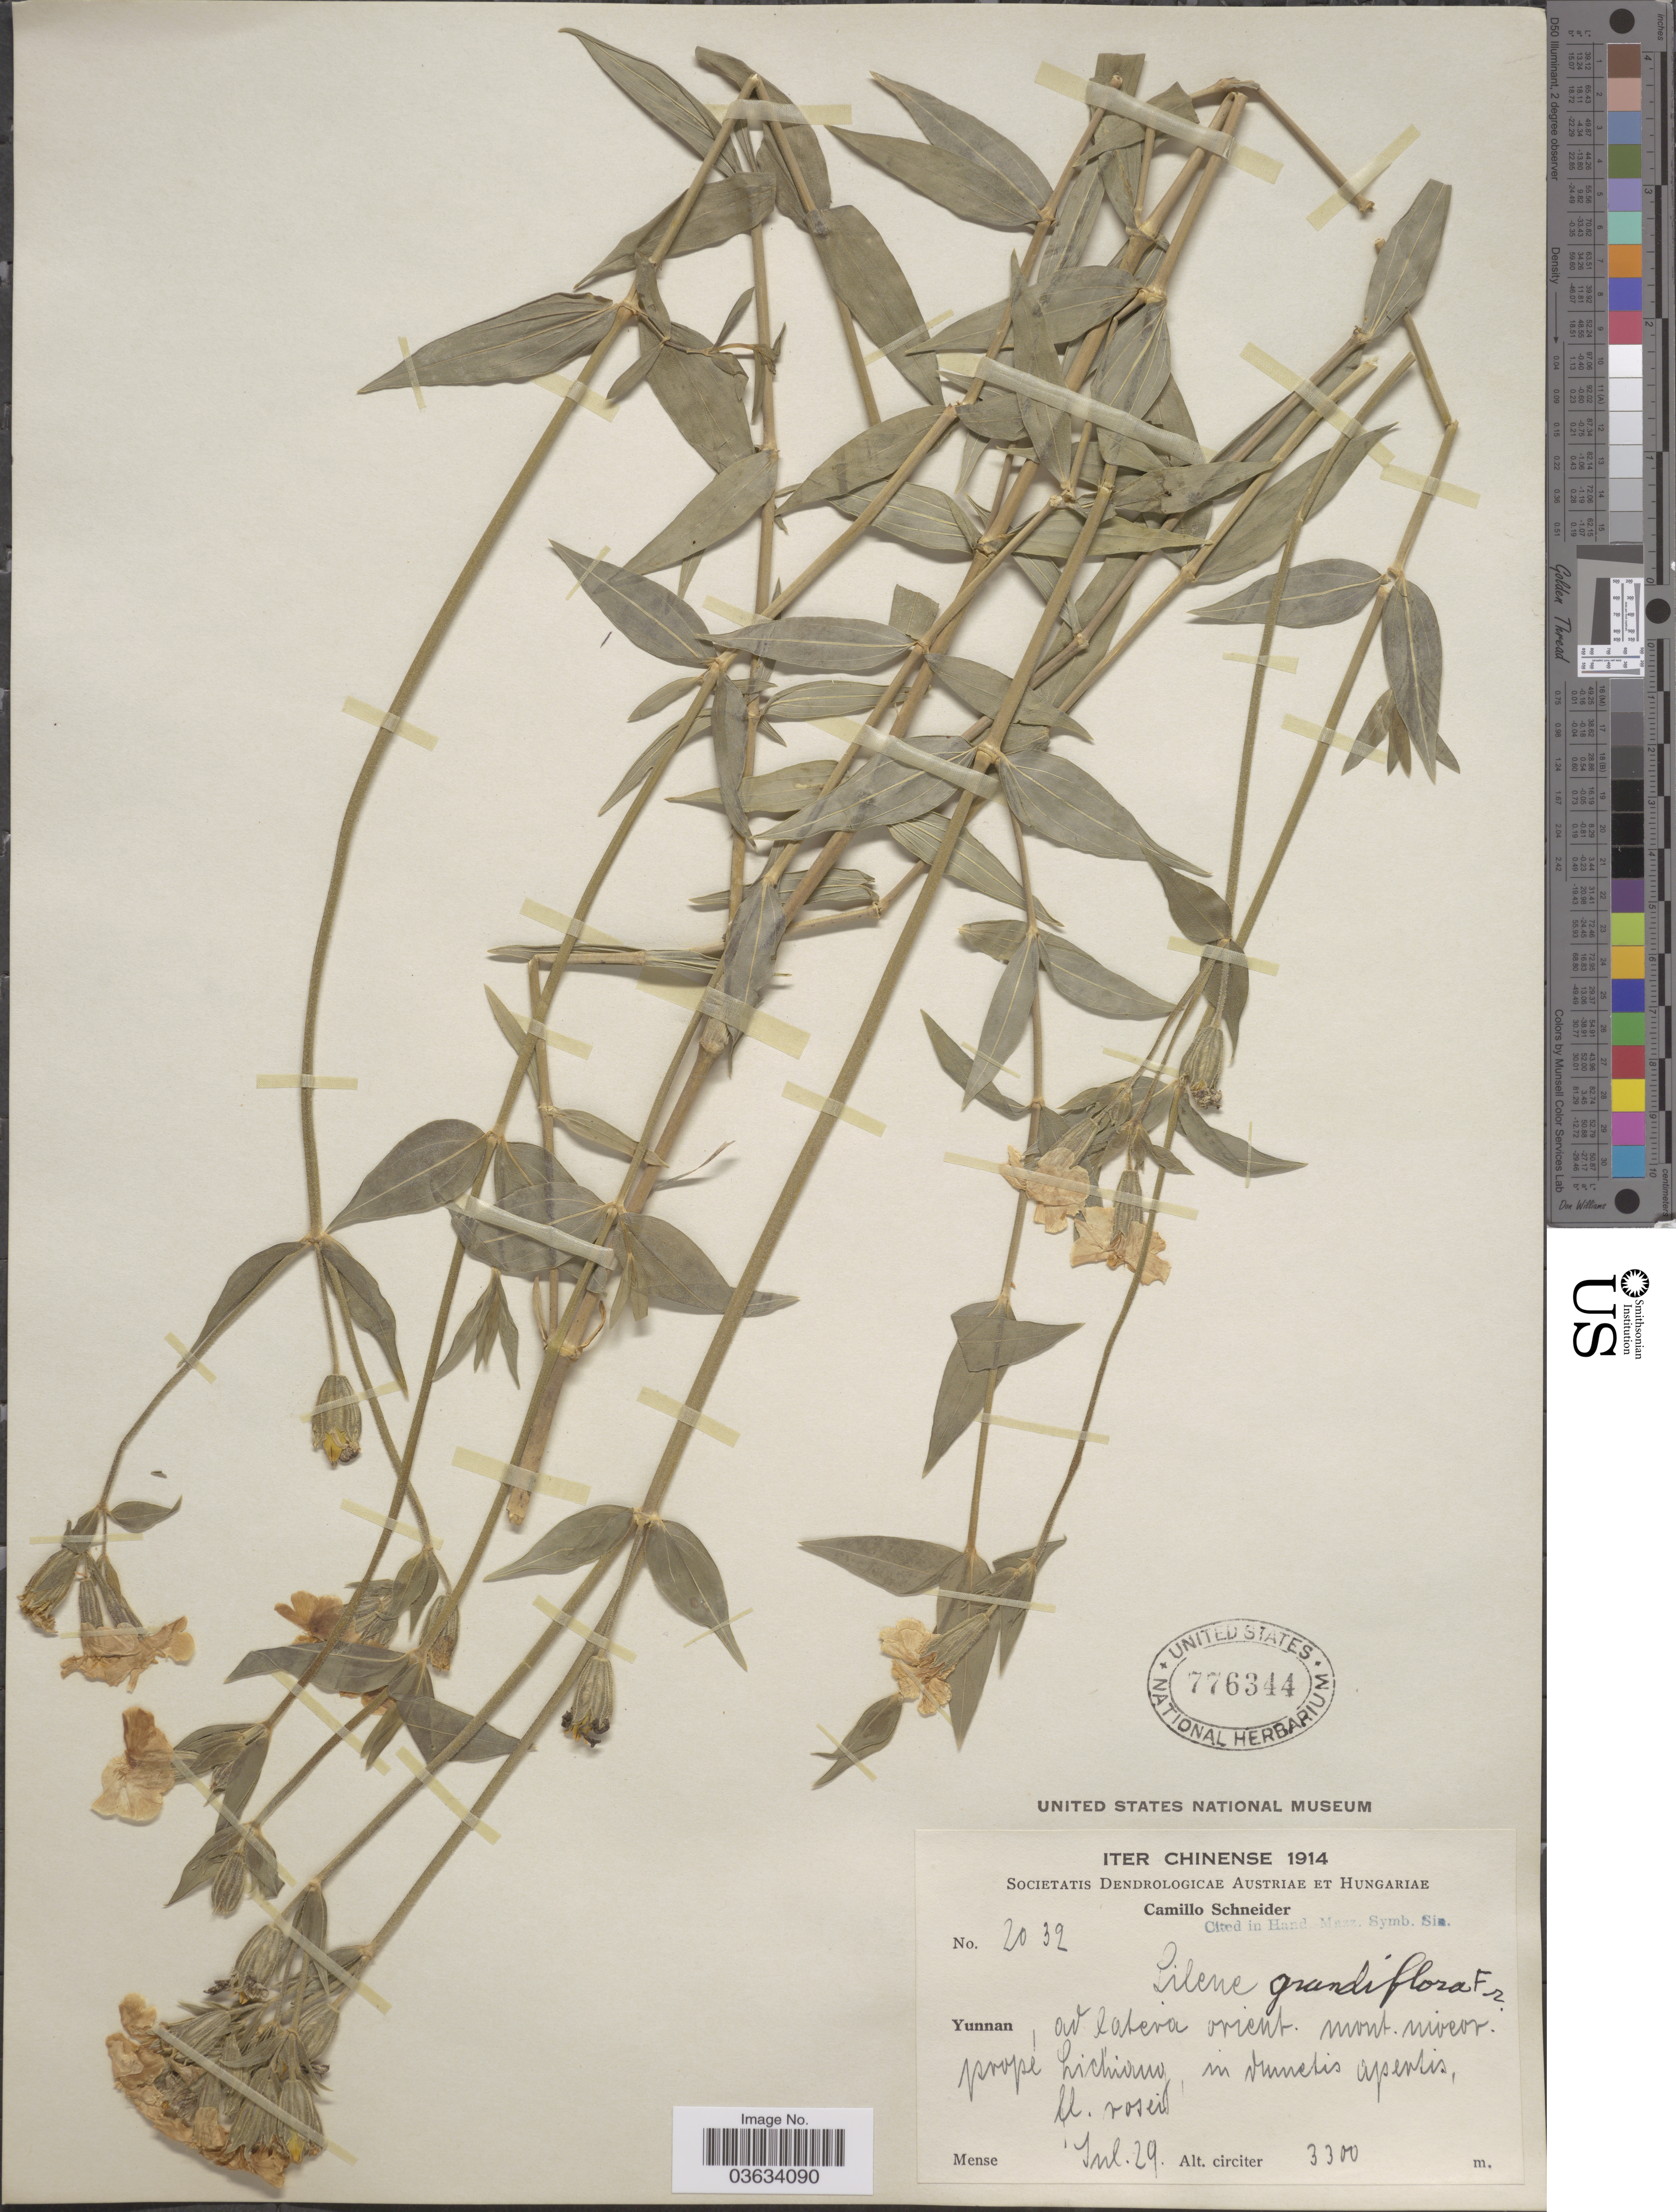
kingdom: Plantae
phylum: Tracheophyta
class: Magnoliopsida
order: Caryophyllales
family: Caryophyllaceae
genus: Silene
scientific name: Silene grandiflora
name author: Franch.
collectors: C. K. Schneider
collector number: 2032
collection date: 1914-07-29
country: China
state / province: Yunnan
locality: Ad latera orient. mont. niveor. prope Lichiang.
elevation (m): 3300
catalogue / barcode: US 776344